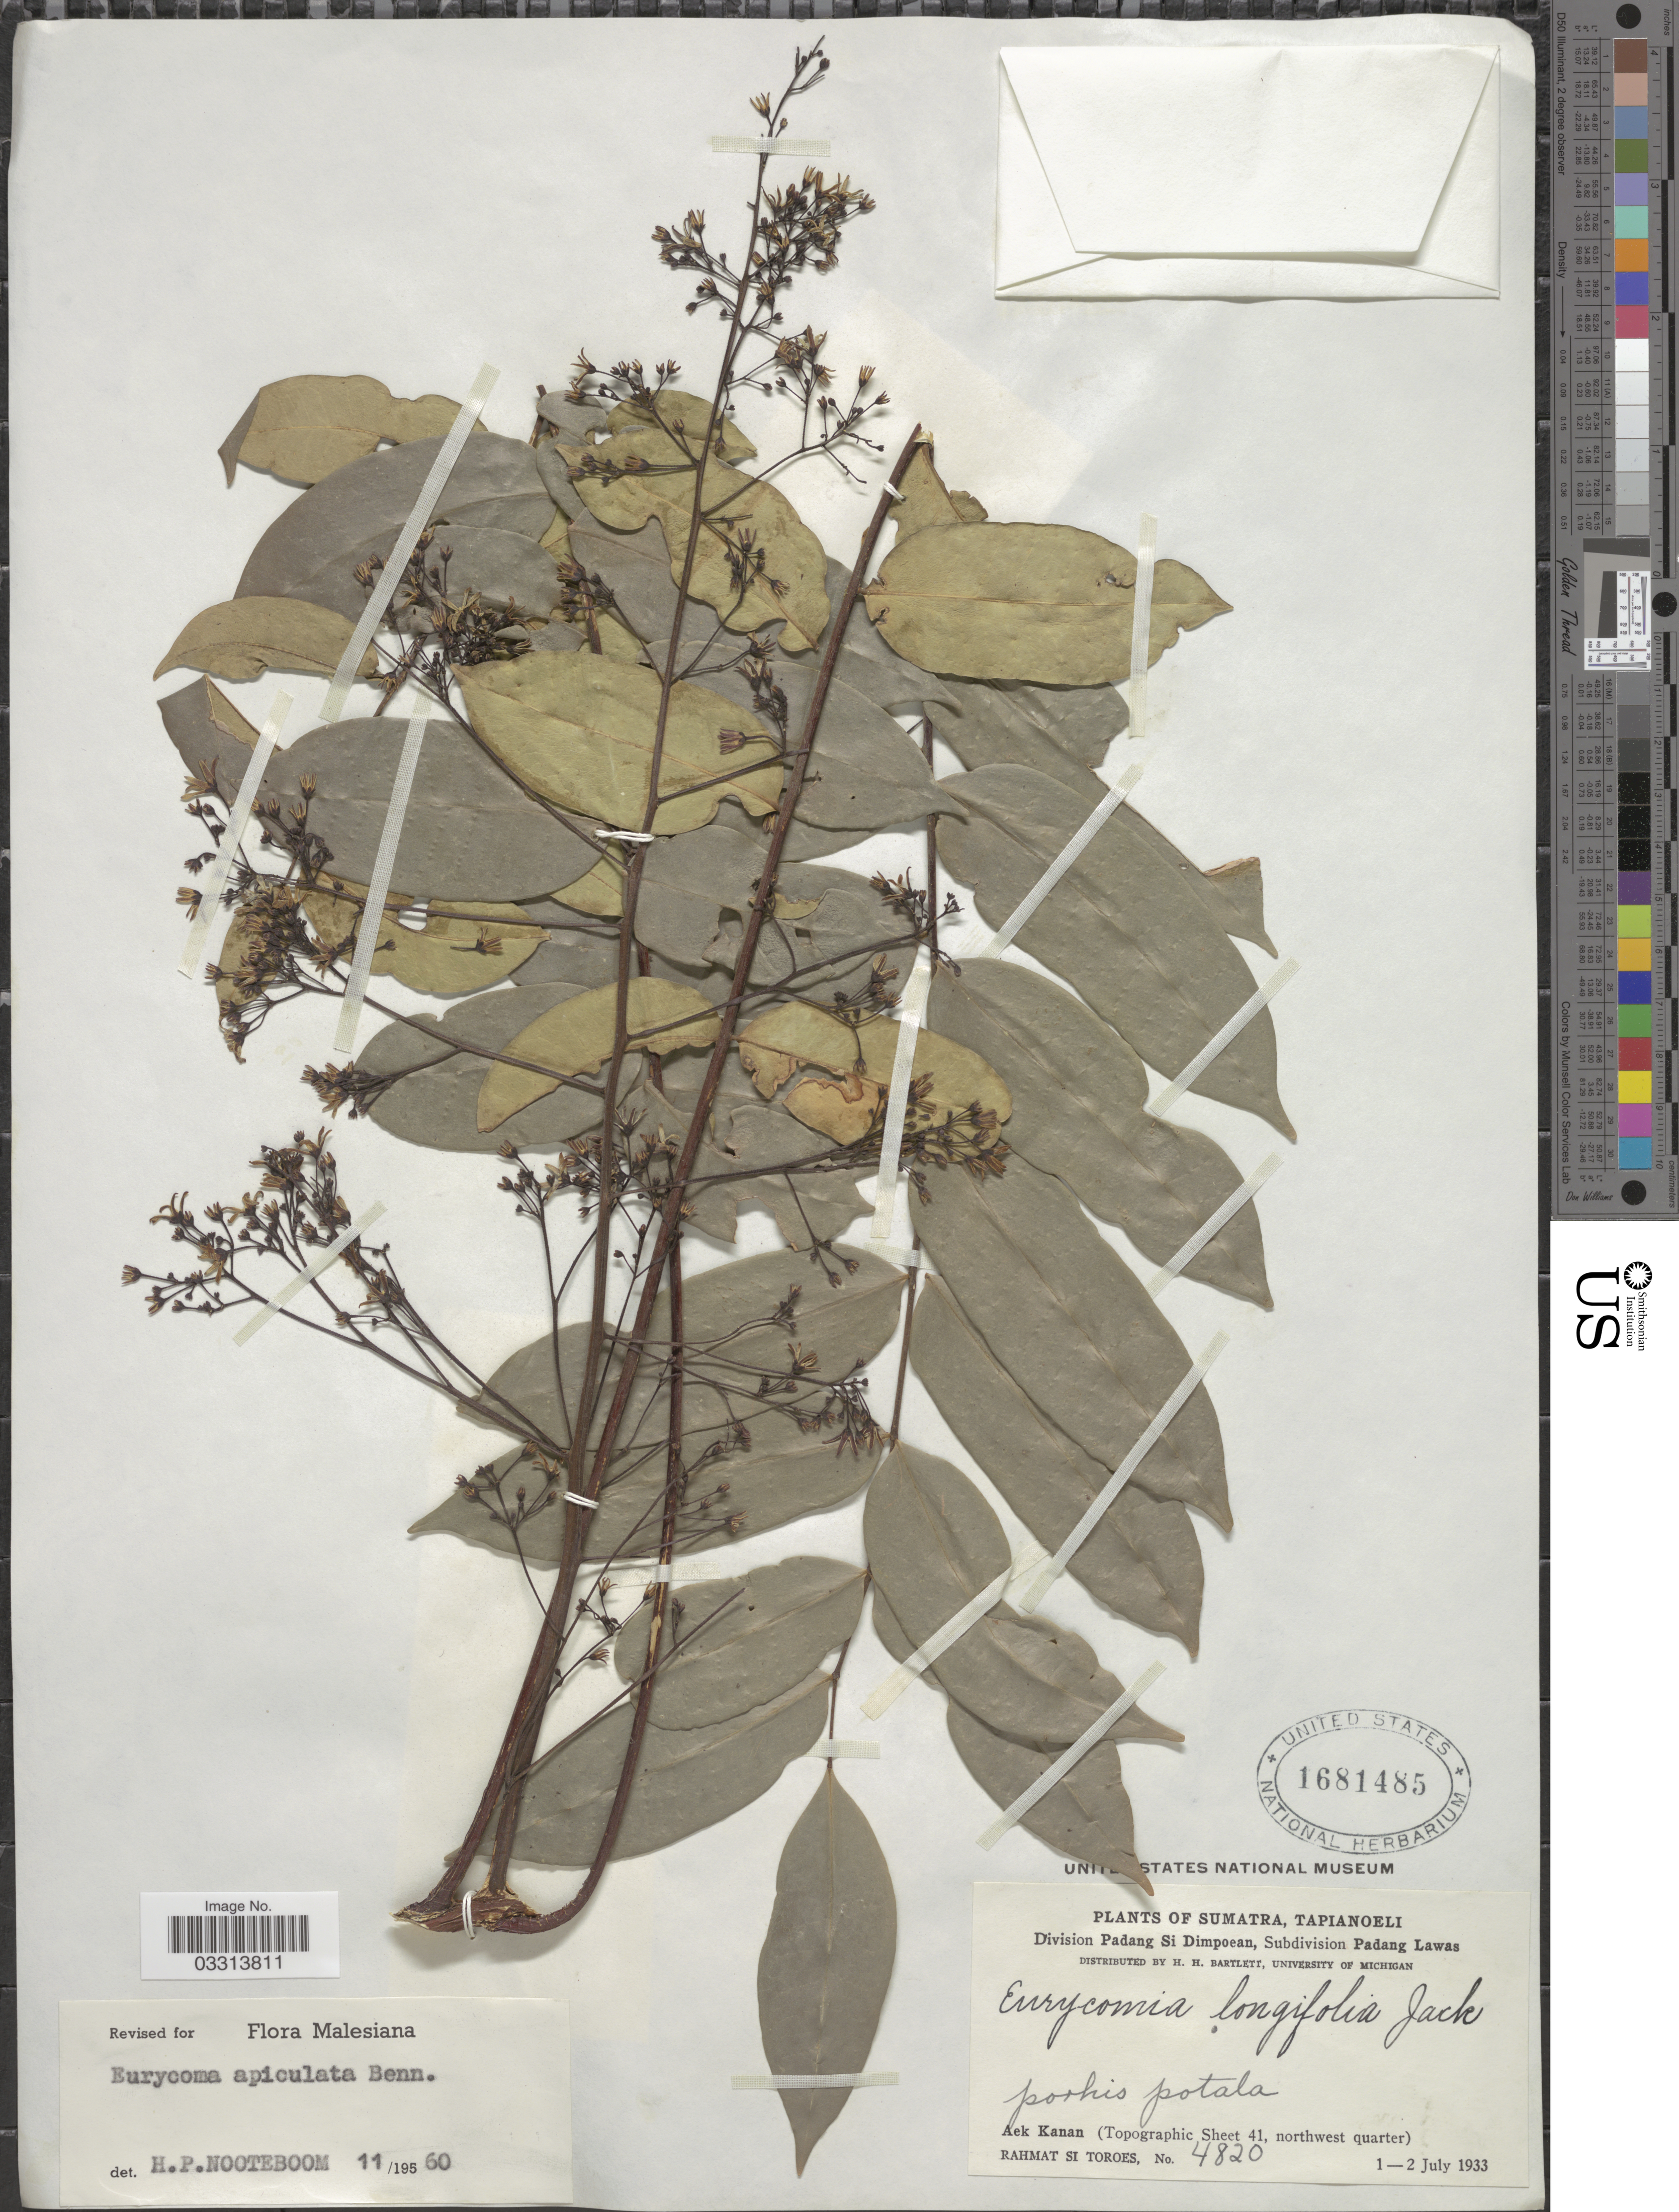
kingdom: Plantae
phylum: Tracheophyta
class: Magnoliopsida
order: Sapindales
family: Simaroubaceae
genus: Eurycoma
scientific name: Eurycoma apiculata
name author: A.W. Benn.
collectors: Rahmat Si Boeea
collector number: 4820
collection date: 1933-07-01/1933-07-02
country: Indonesia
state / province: Sumatra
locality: Tapianoeli, Division Padang Si Dimpoean, Subdivision Padang Lawas, Aek Kanan (Topographic Sheet 41, northwest quarter).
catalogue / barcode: US 1681485